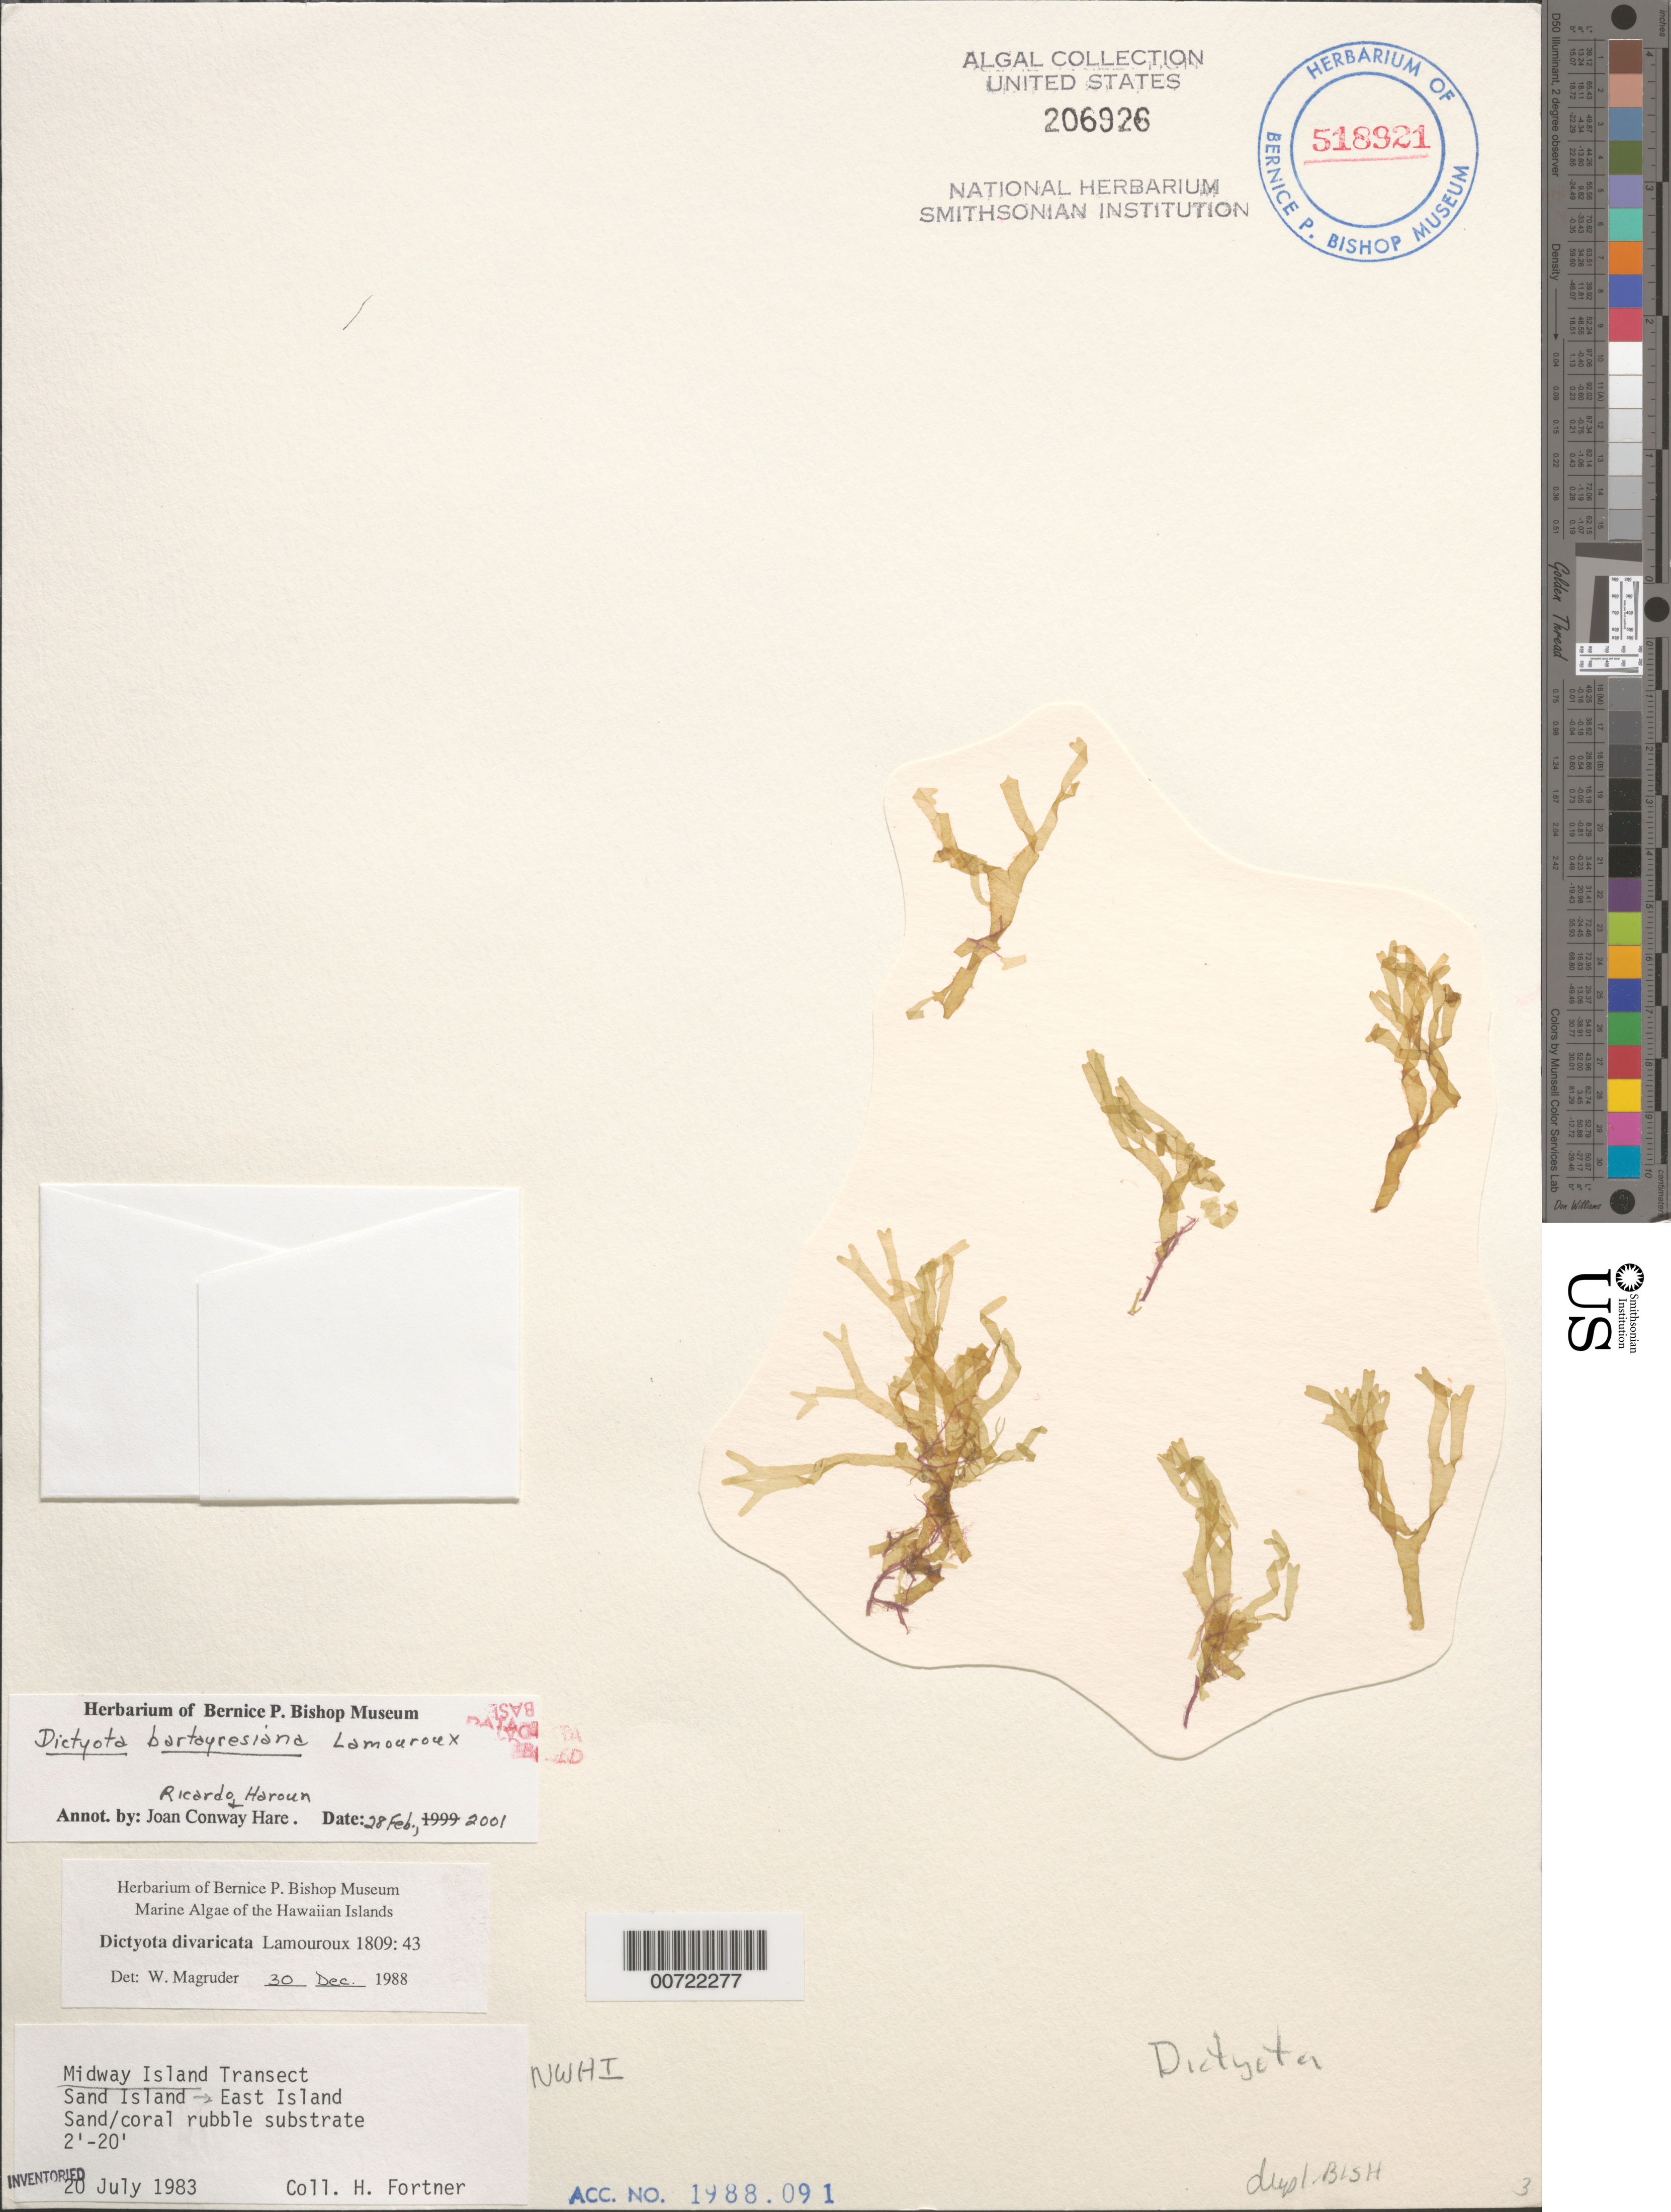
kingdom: Chromista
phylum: Ochrophyta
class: Phaeophyceae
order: Dictyotales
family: Dictyotaceae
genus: Dictyota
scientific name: Dictyota bartayresiana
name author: J.V.Lamouroux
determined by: Hare, Joan C.; Haroun, Ricardo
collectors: H. Fortner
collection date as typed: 20 Jul 1983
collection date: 1983-07-20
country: U.S. Administered Pacific Islands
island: Midway Atoll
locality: From Sand Island to East Island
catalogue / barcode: US 206926